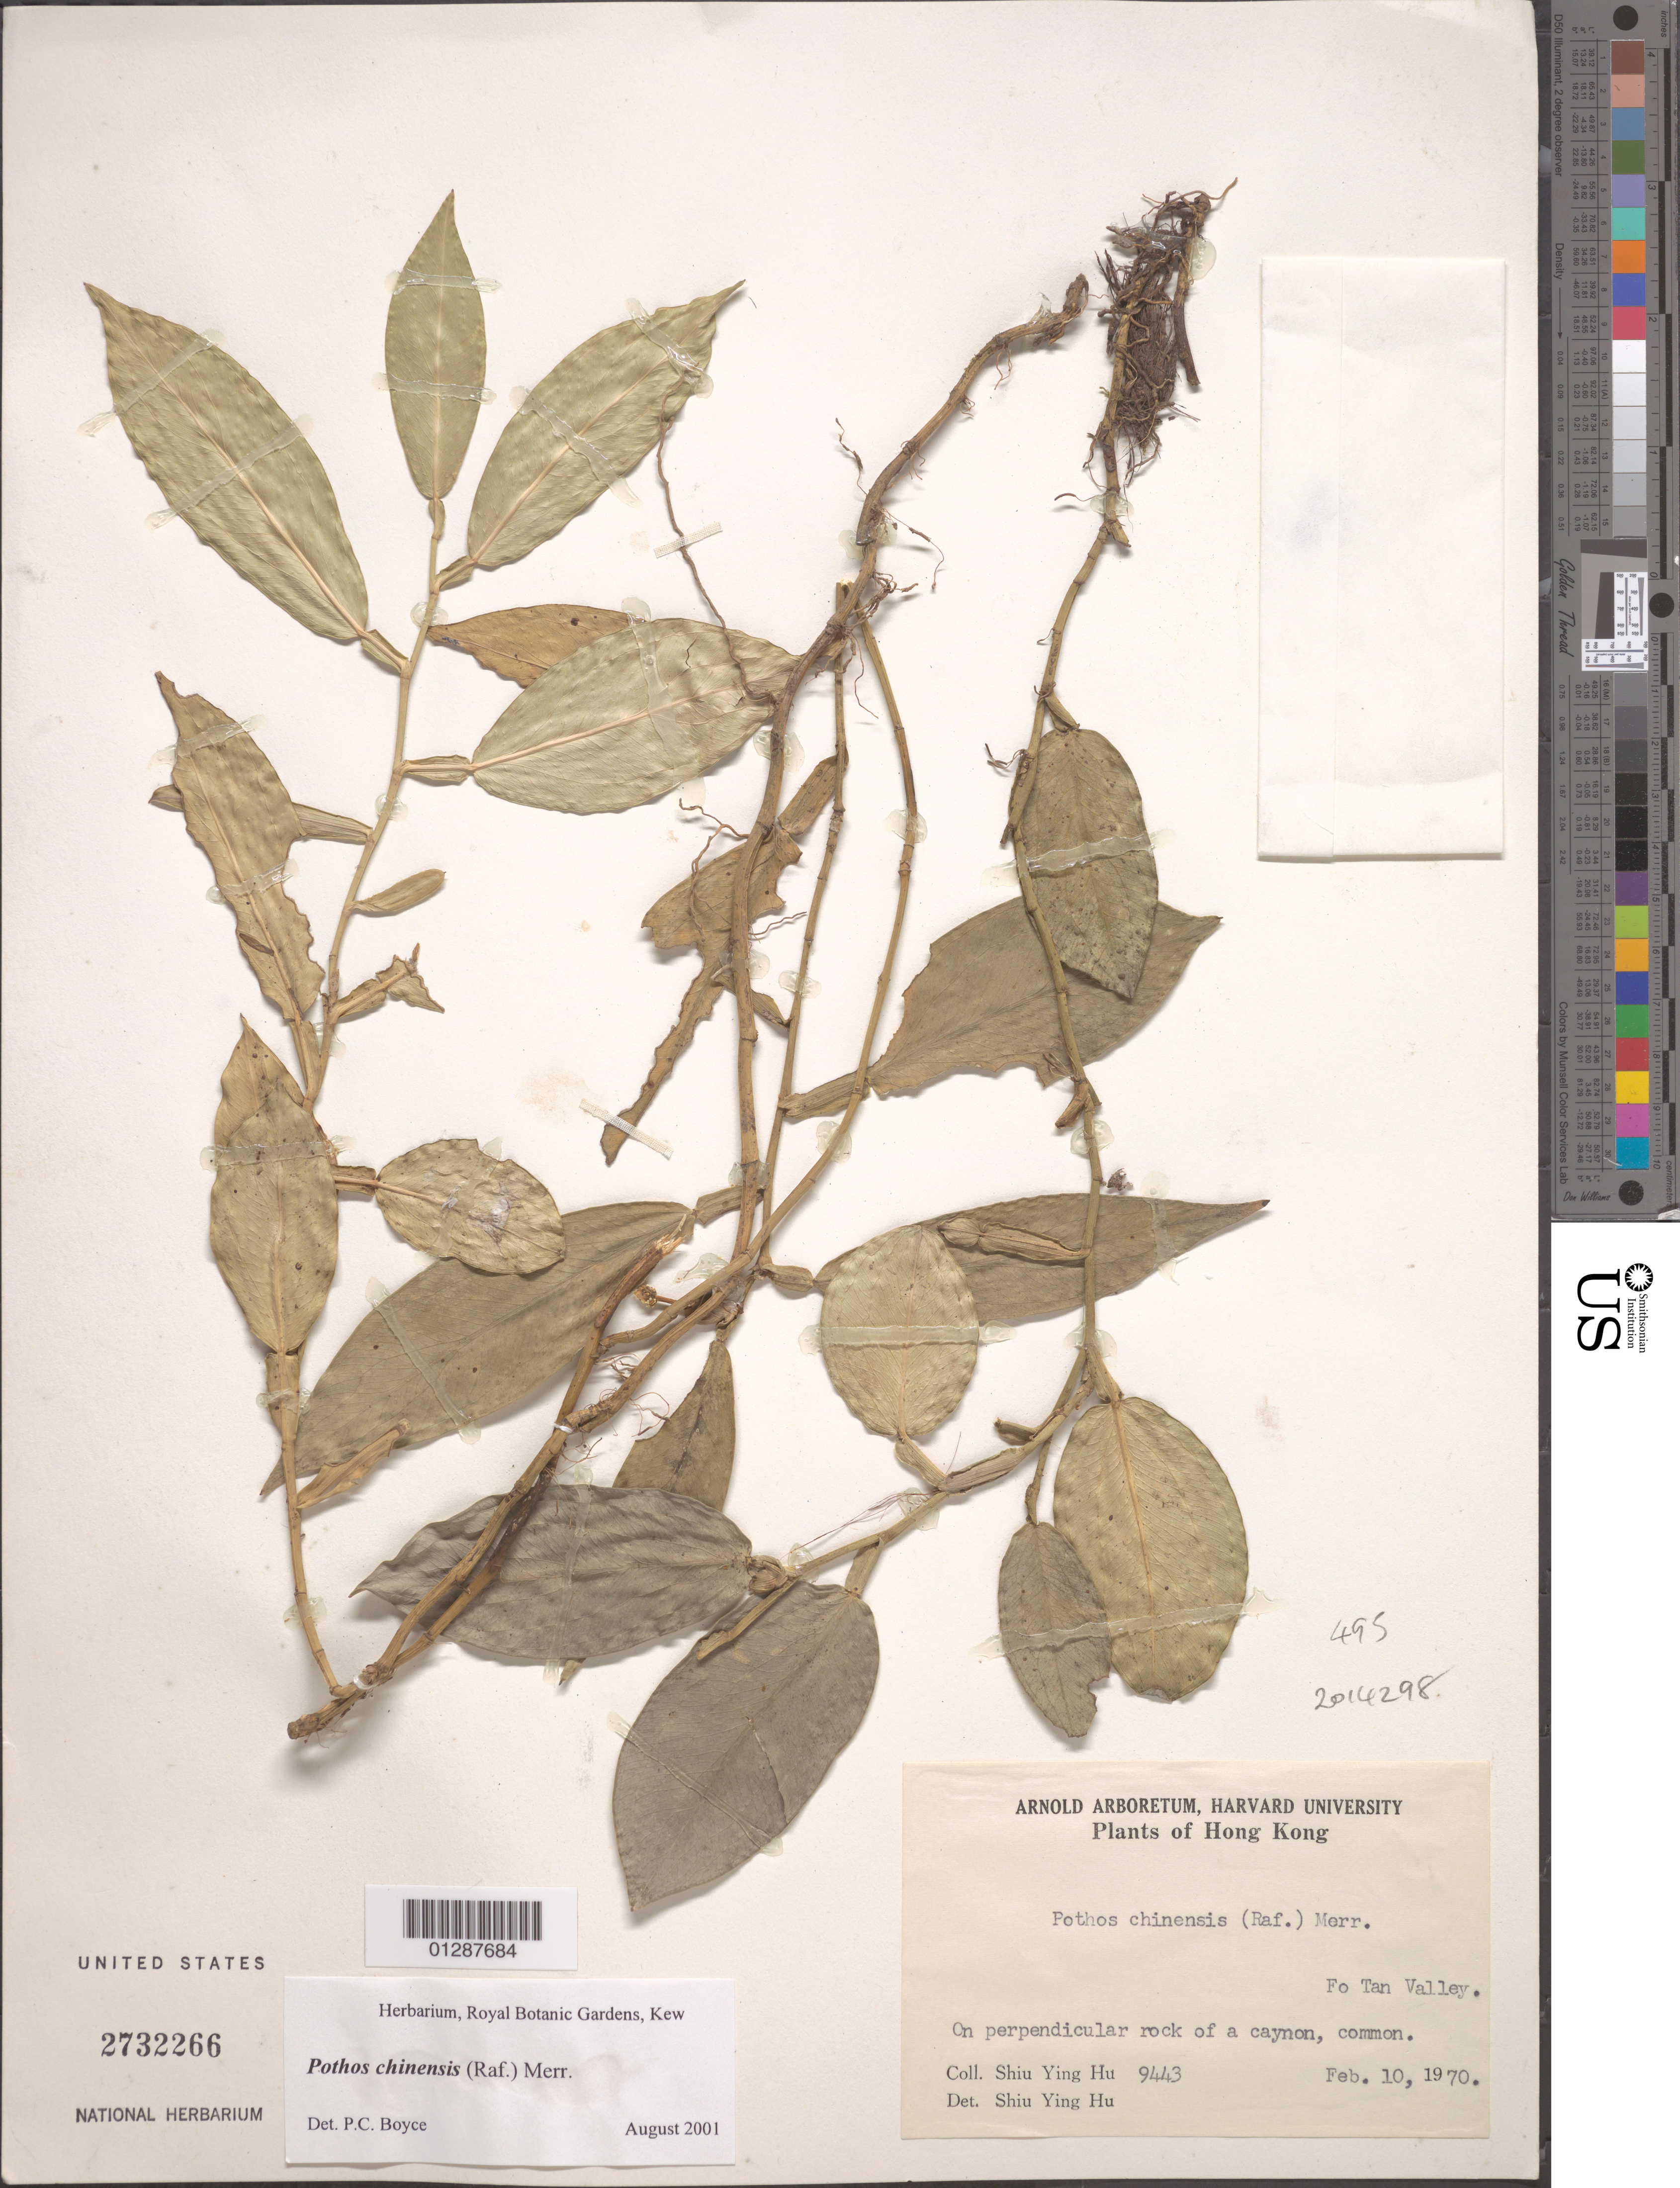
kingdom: Plantae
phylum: Tracheophyta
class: Liliopsida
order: Alismatales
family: Araceae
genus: Pothos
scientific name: Pothos chinensis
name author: (Raf.) Merr.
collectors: S. Y. Hu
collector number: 9443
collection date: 1970-02-10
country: China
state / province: Hong Kong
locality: Fo Tan Valley.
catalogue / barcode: US 2732266